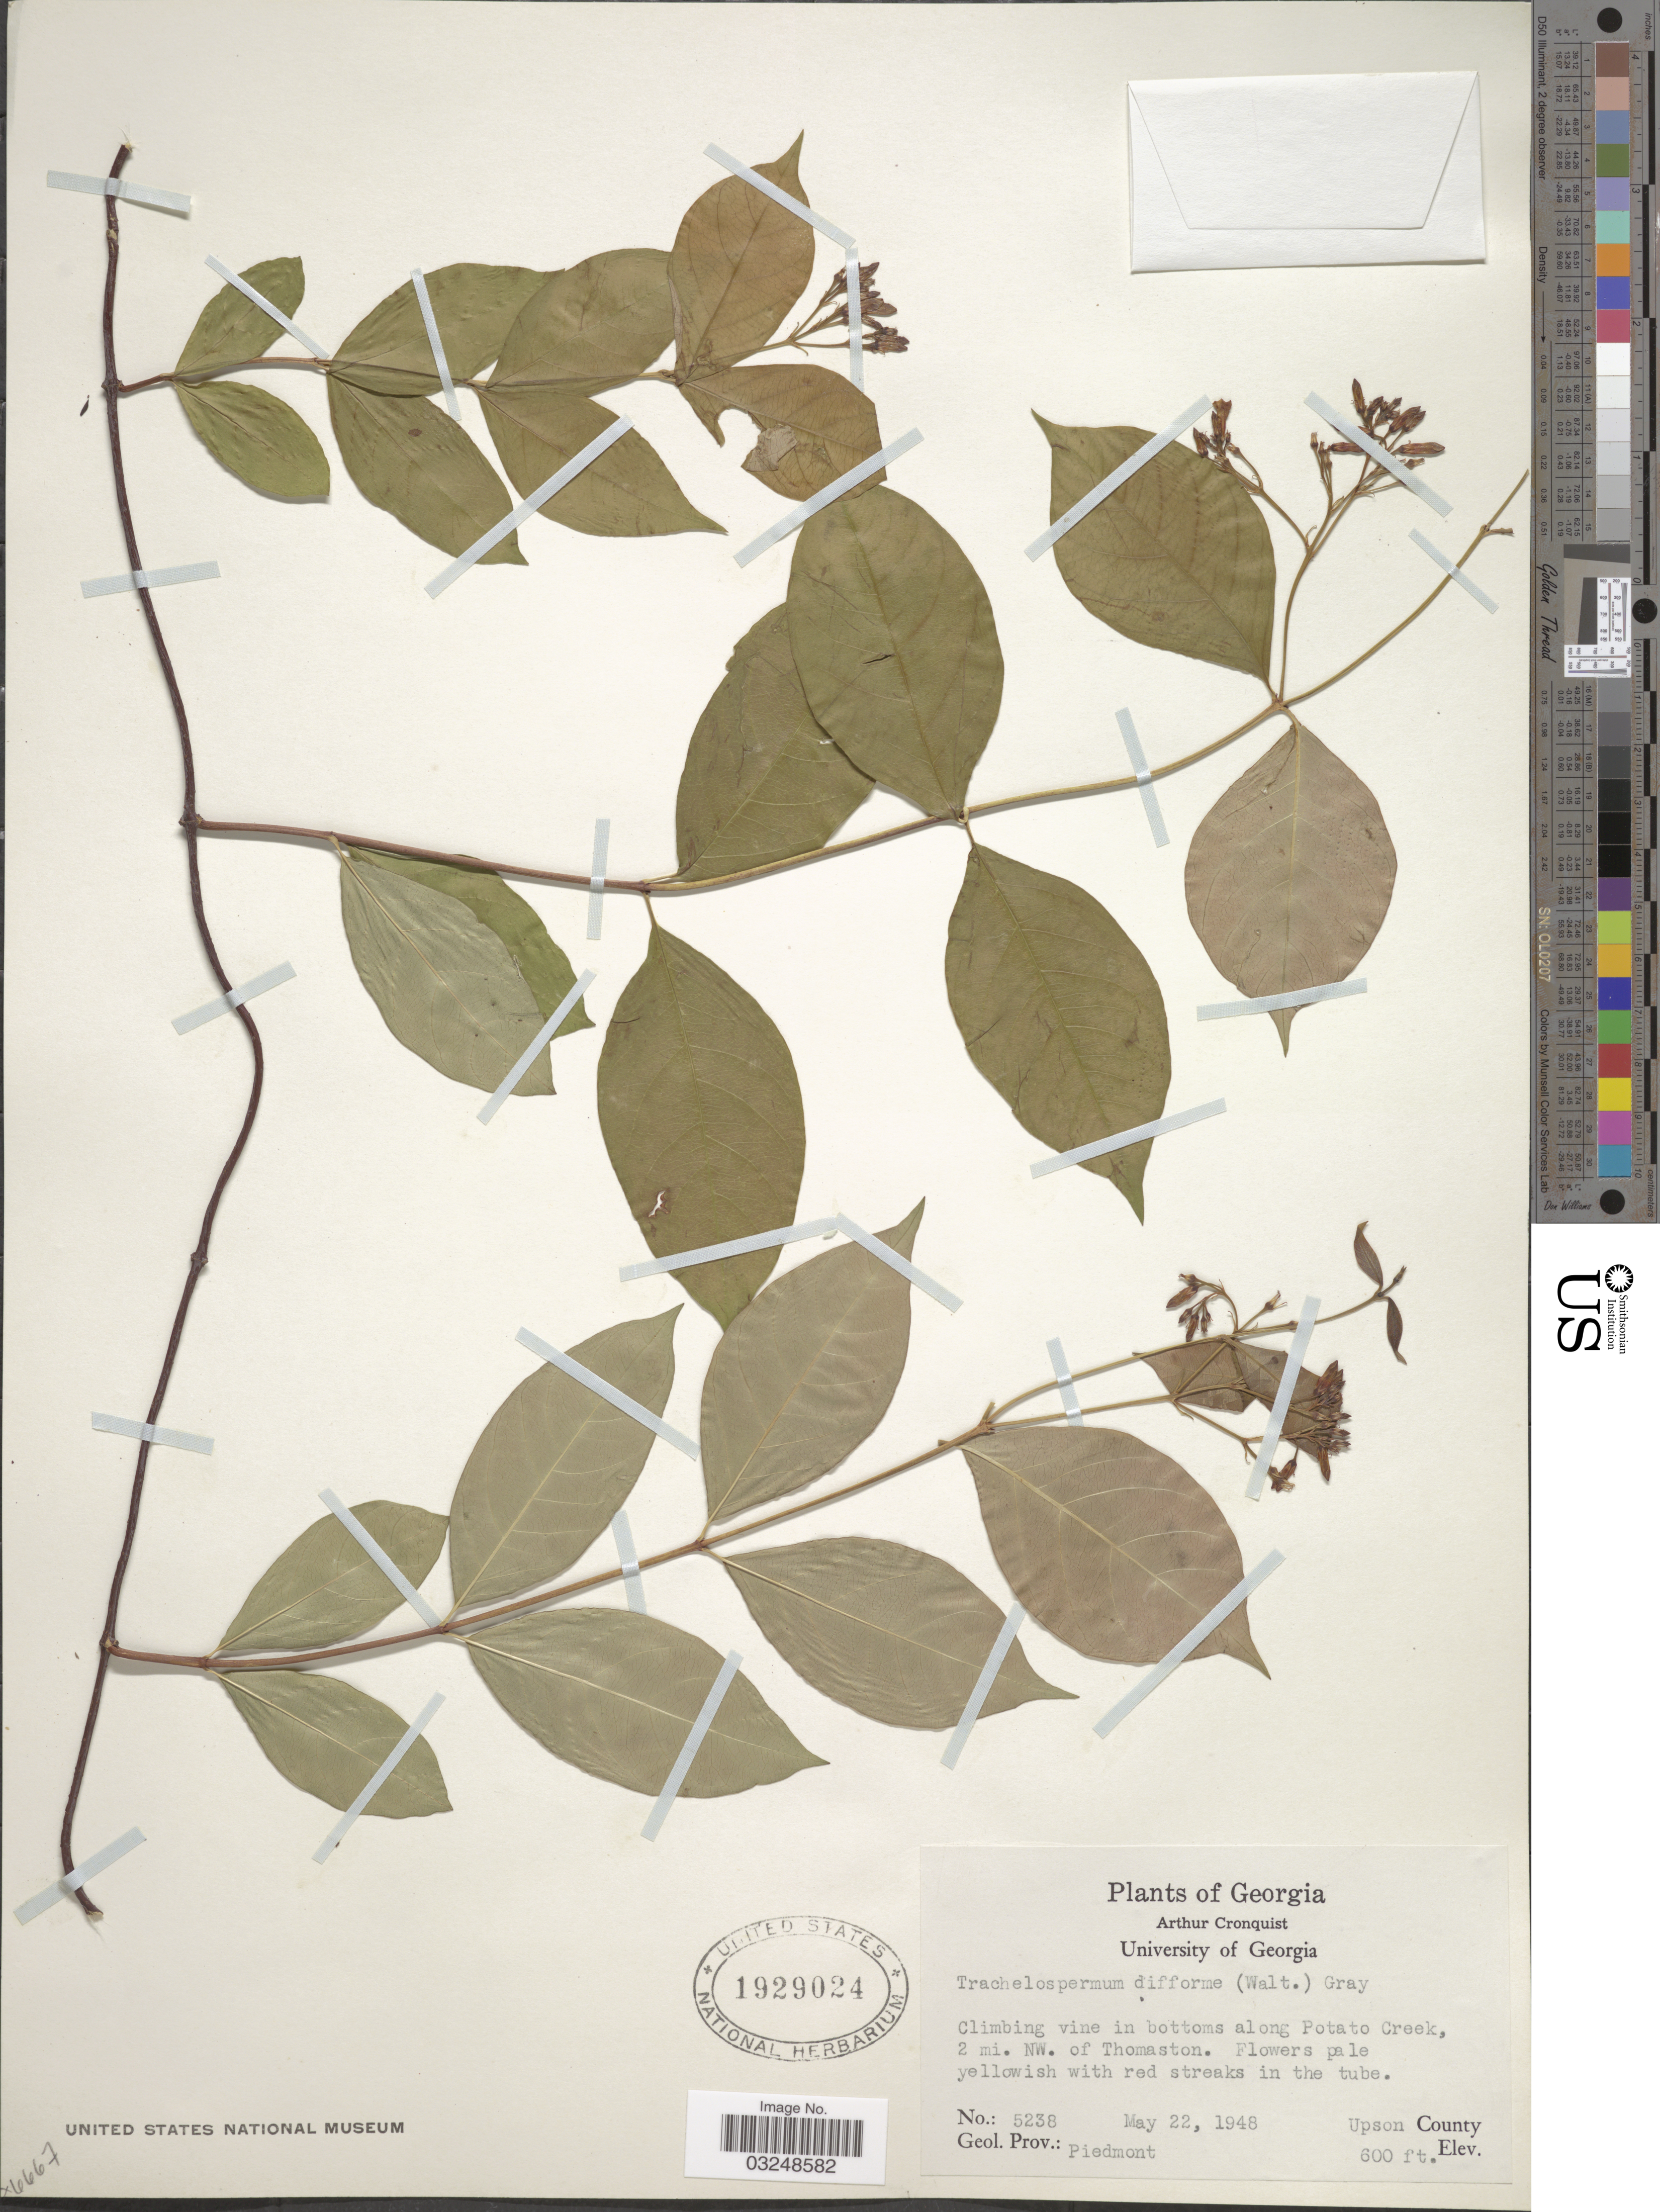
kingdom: Plantae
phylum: Tracheophyta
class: Magnoliopsida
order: Gentianales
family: Apocynaceae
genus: Trachelospermum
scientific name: Trachelospermum difforme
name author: (Walter) A. Gray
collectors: A. J. Cronquist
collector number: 5238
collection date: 1948-05-22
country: United States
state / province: Georgia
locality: Climbing vine in bottoms along Potato Creek, 2 mi. NW. of Thomaston, Upson County.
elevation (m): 183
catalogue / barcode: US 1929024